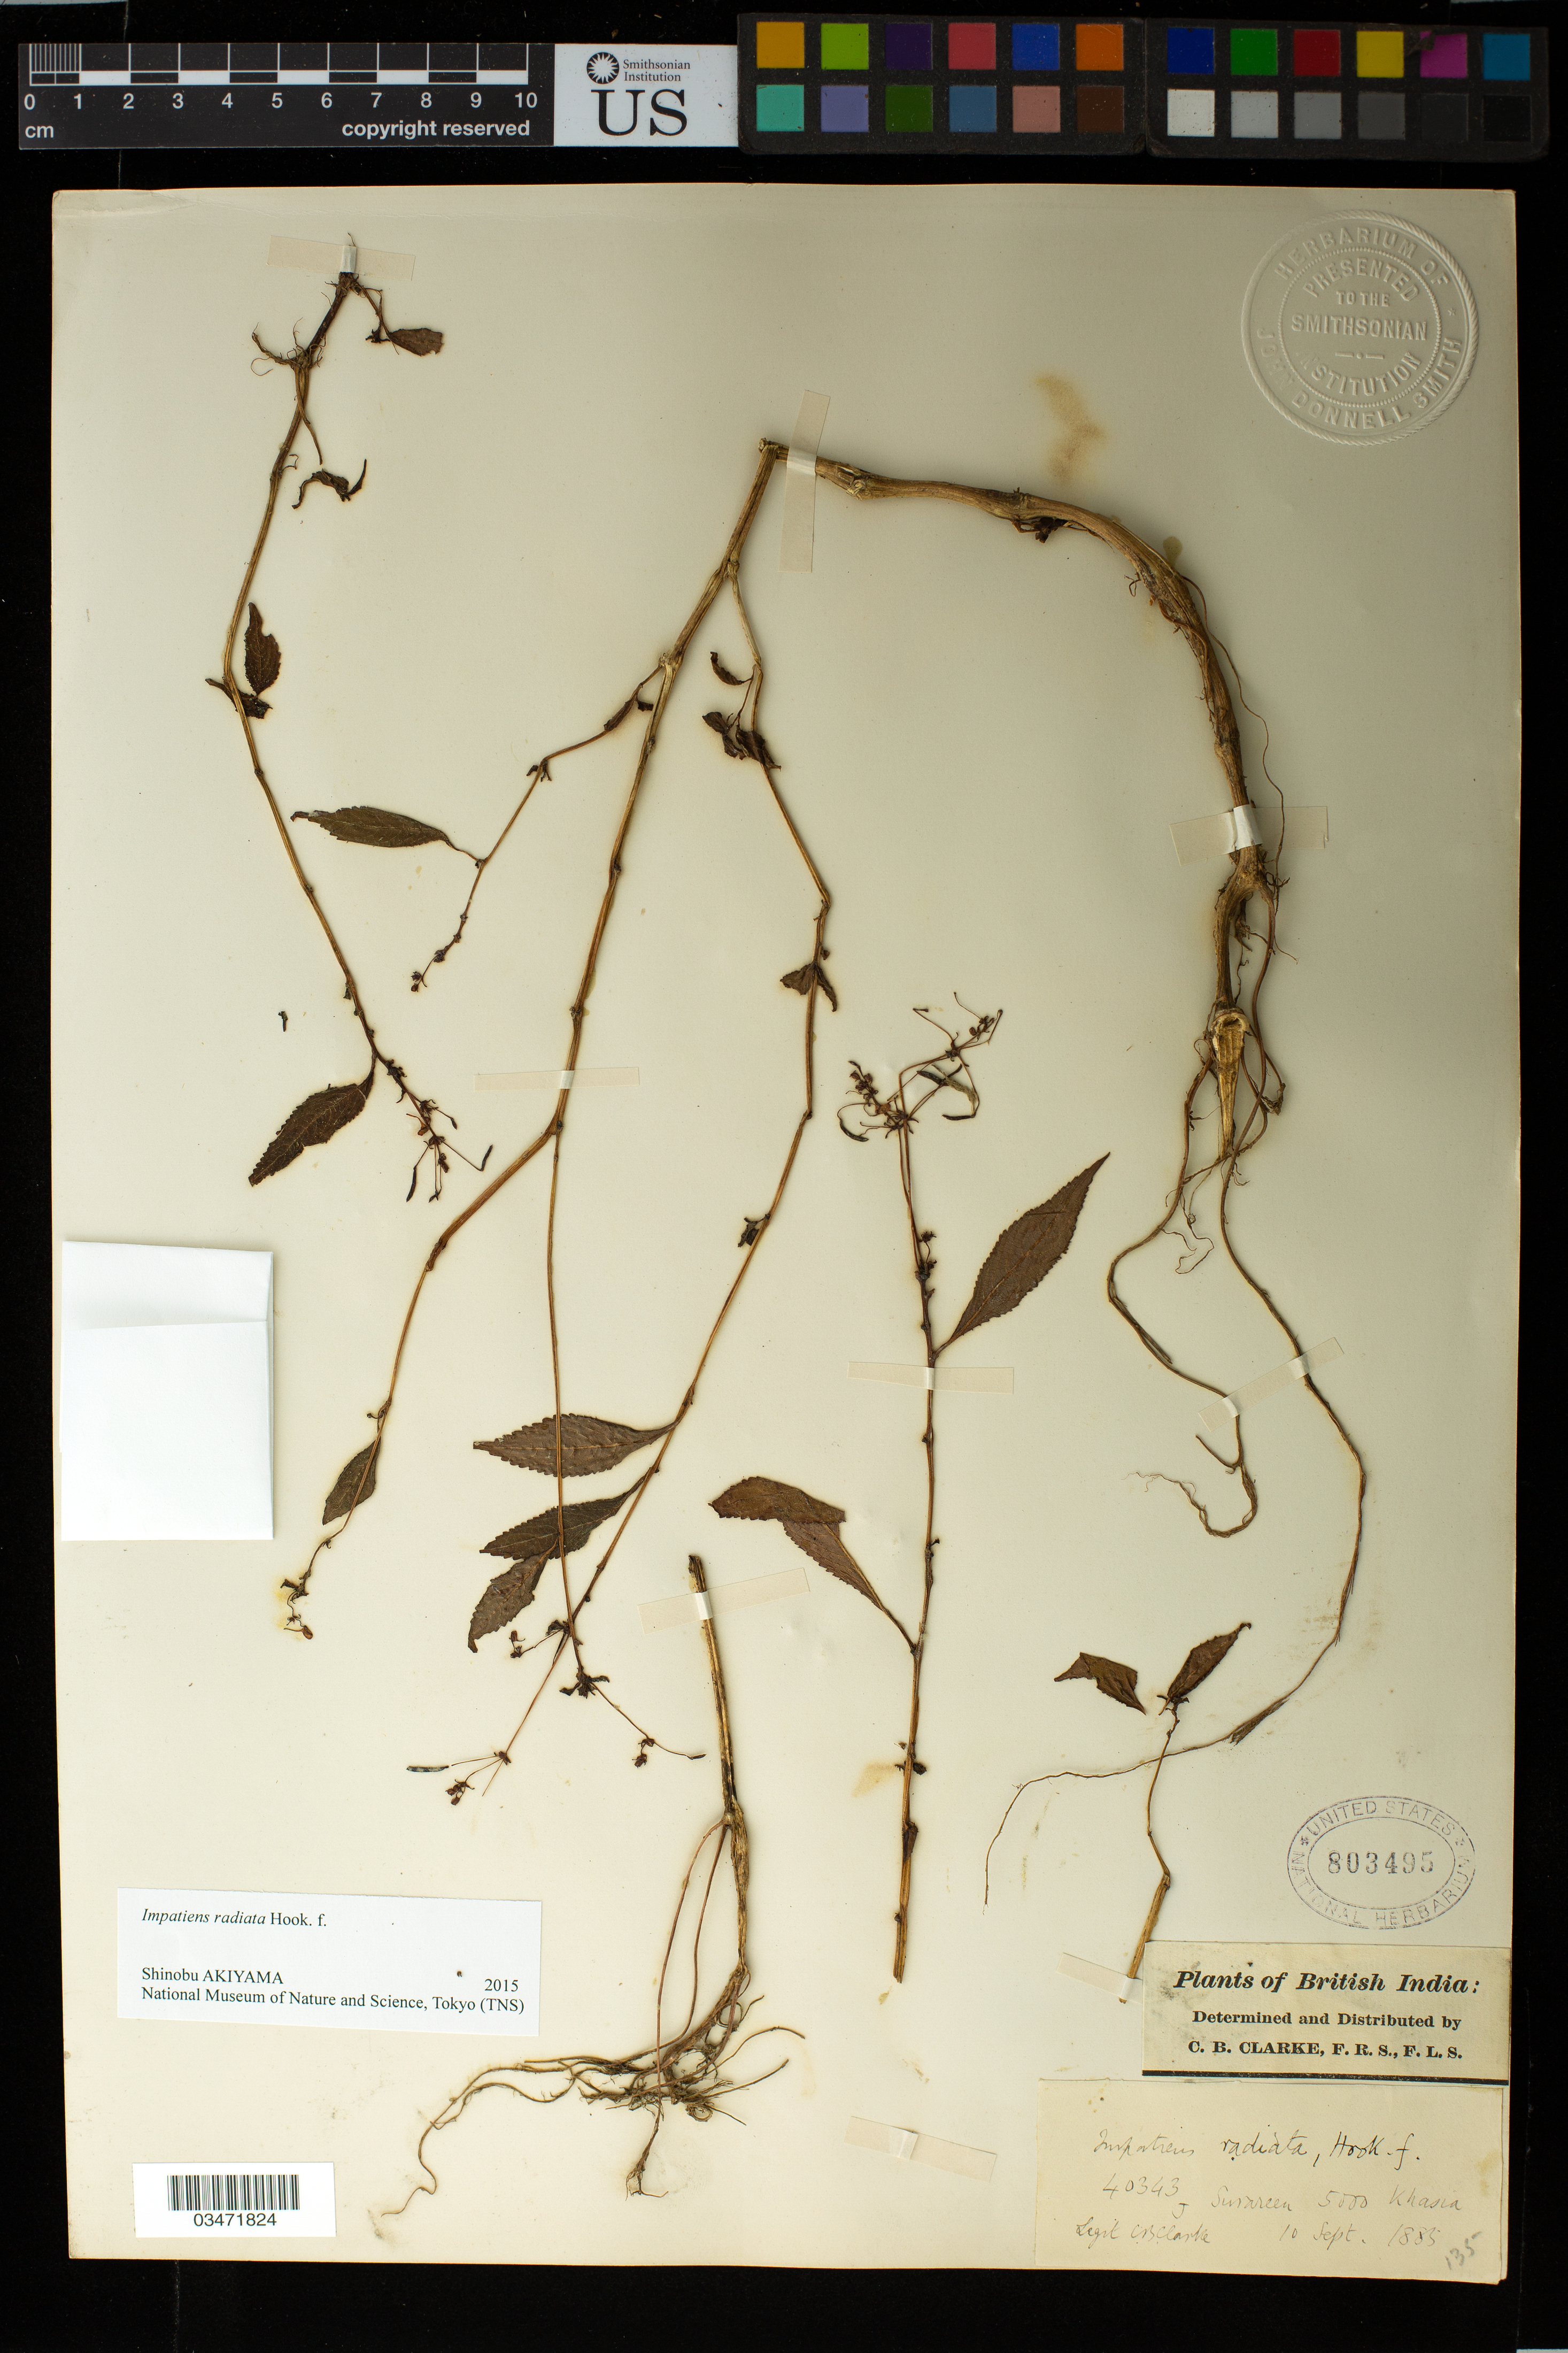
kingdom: Plantae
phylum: Tracheophyta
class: Magnoliopsida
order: Ericales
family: Balsaminaceae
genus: Impatiens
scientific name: Impatiens radiata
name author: Hook. f.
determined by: Akiyama, Shinobu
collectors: C. B. Clarke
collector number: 40343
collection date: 1885-09-10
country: India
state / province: Meghalaya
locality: Surareen [?], Khasia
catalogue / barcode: US 803495